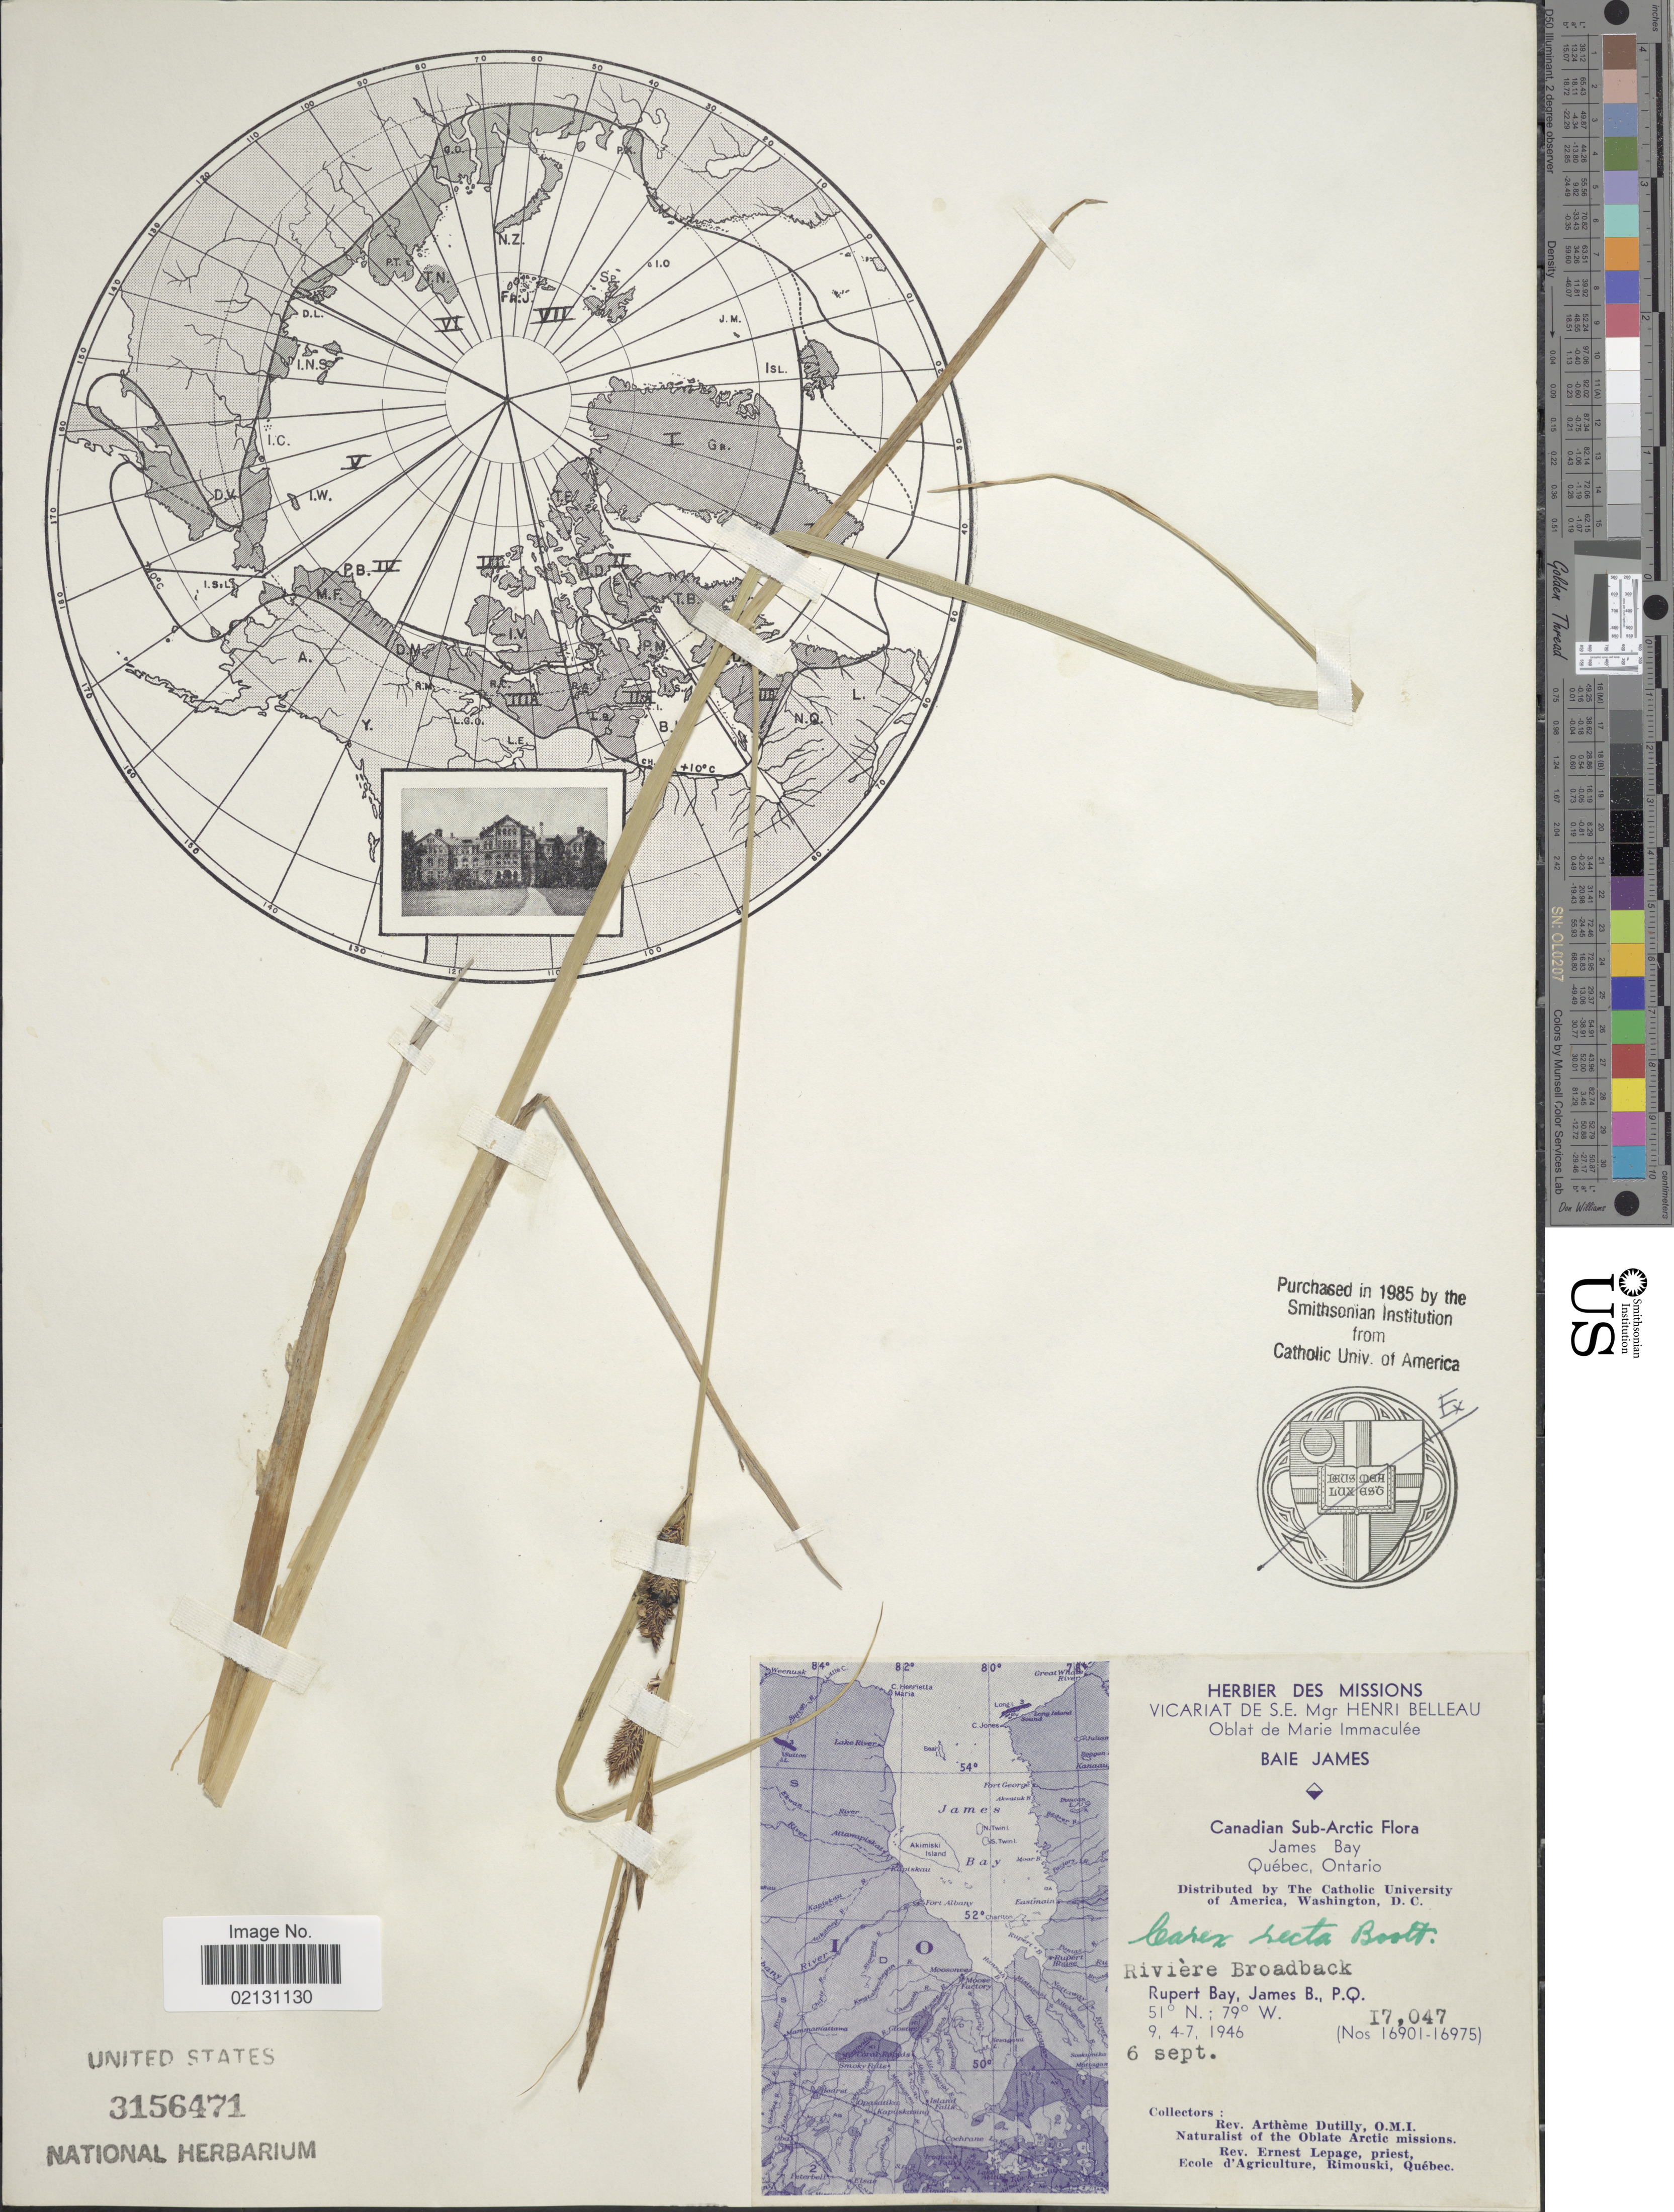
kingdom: Plantae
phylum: Tracheophyta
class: Liliopsida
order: Poales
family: Cyperaceae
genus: Carex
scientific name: Carex recta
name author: Boott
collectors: A. Dutilly & E. Lepage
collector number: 17047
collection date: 1946-09-06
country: Canada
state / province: Quebec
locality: Canadian Sub-Arctic, James Bay, Québec, Ontario, Rivière Broadback, Rupert Bay, James B., P.Q.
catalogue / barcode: US 3156471